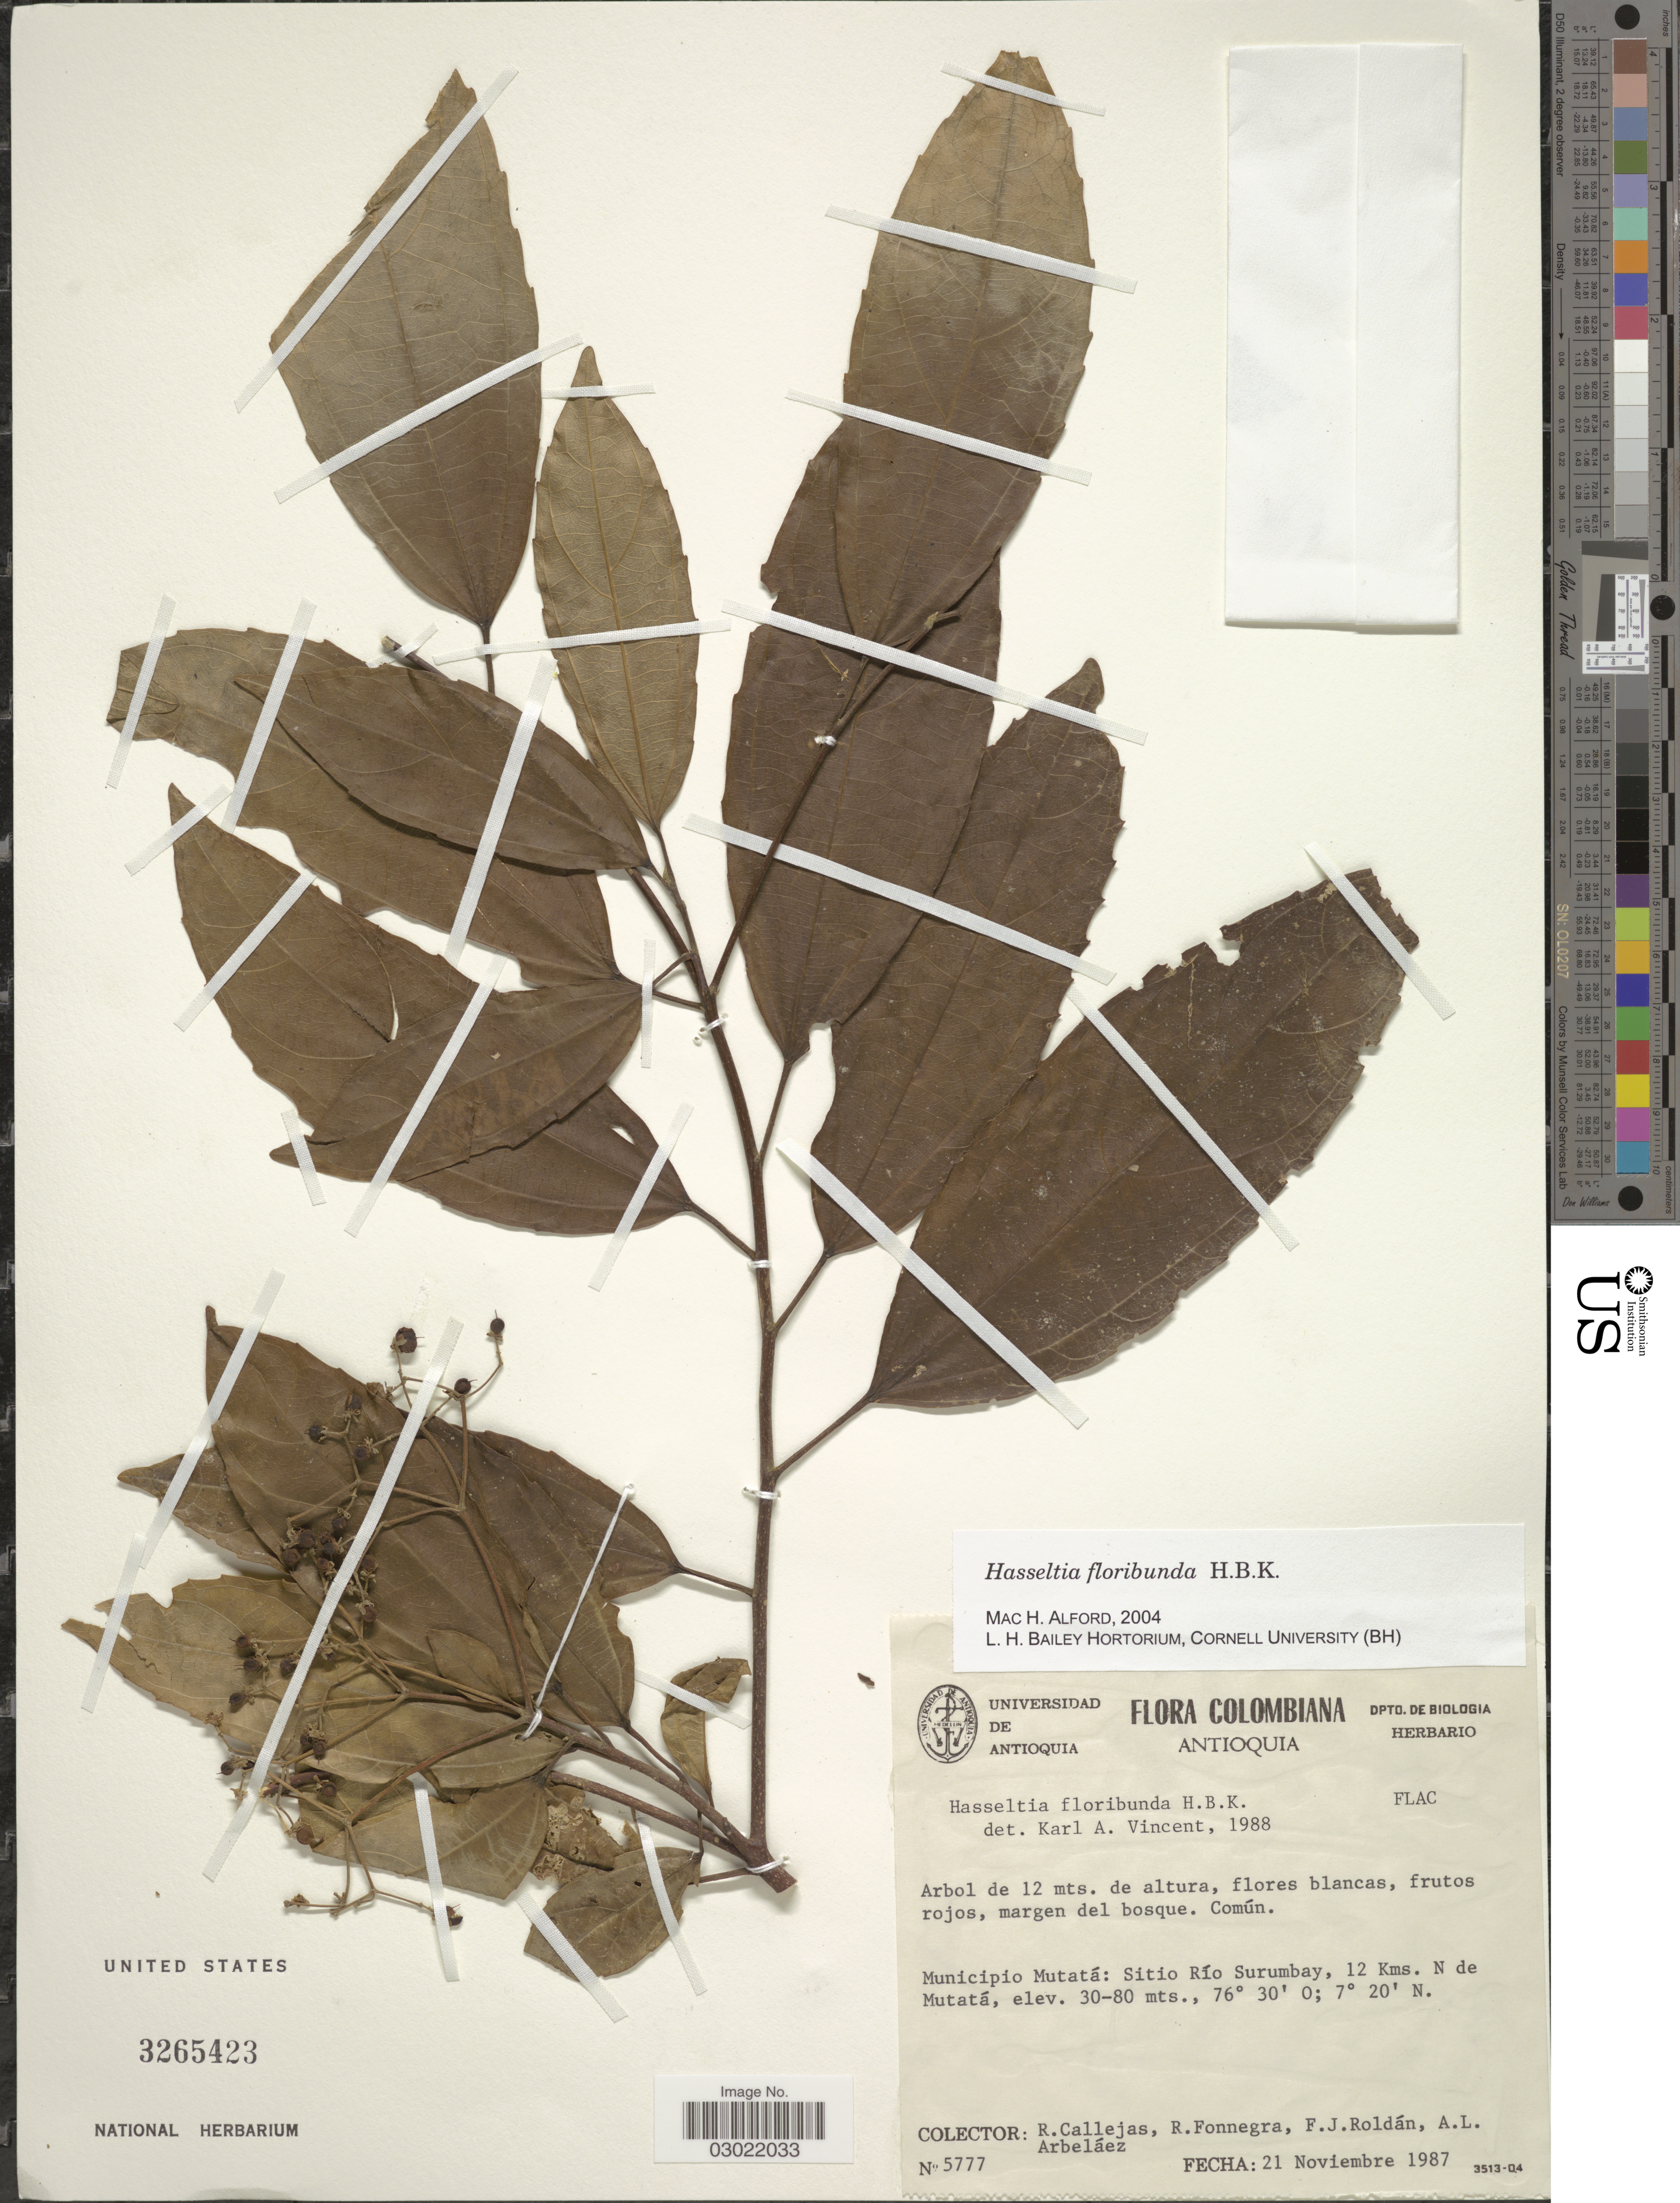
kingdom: Plantae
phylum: Tracheophyta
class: Magnoliopsida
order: Malpighiales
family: Salicaceae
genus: Hasseltia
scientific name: Hasseltia floribunda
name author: Kunth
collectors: R. Callejas, R. Fonnegra, F. J. Roldán & A. Arbeláez Alvarez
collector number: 5777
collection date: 1987-11-21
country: Colombia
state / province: Antioquia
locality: Municipio Mutatá: Sitio Río Surumbay, 12 Kms. N de Mutatá.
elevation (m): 30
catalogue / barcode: US 3265423